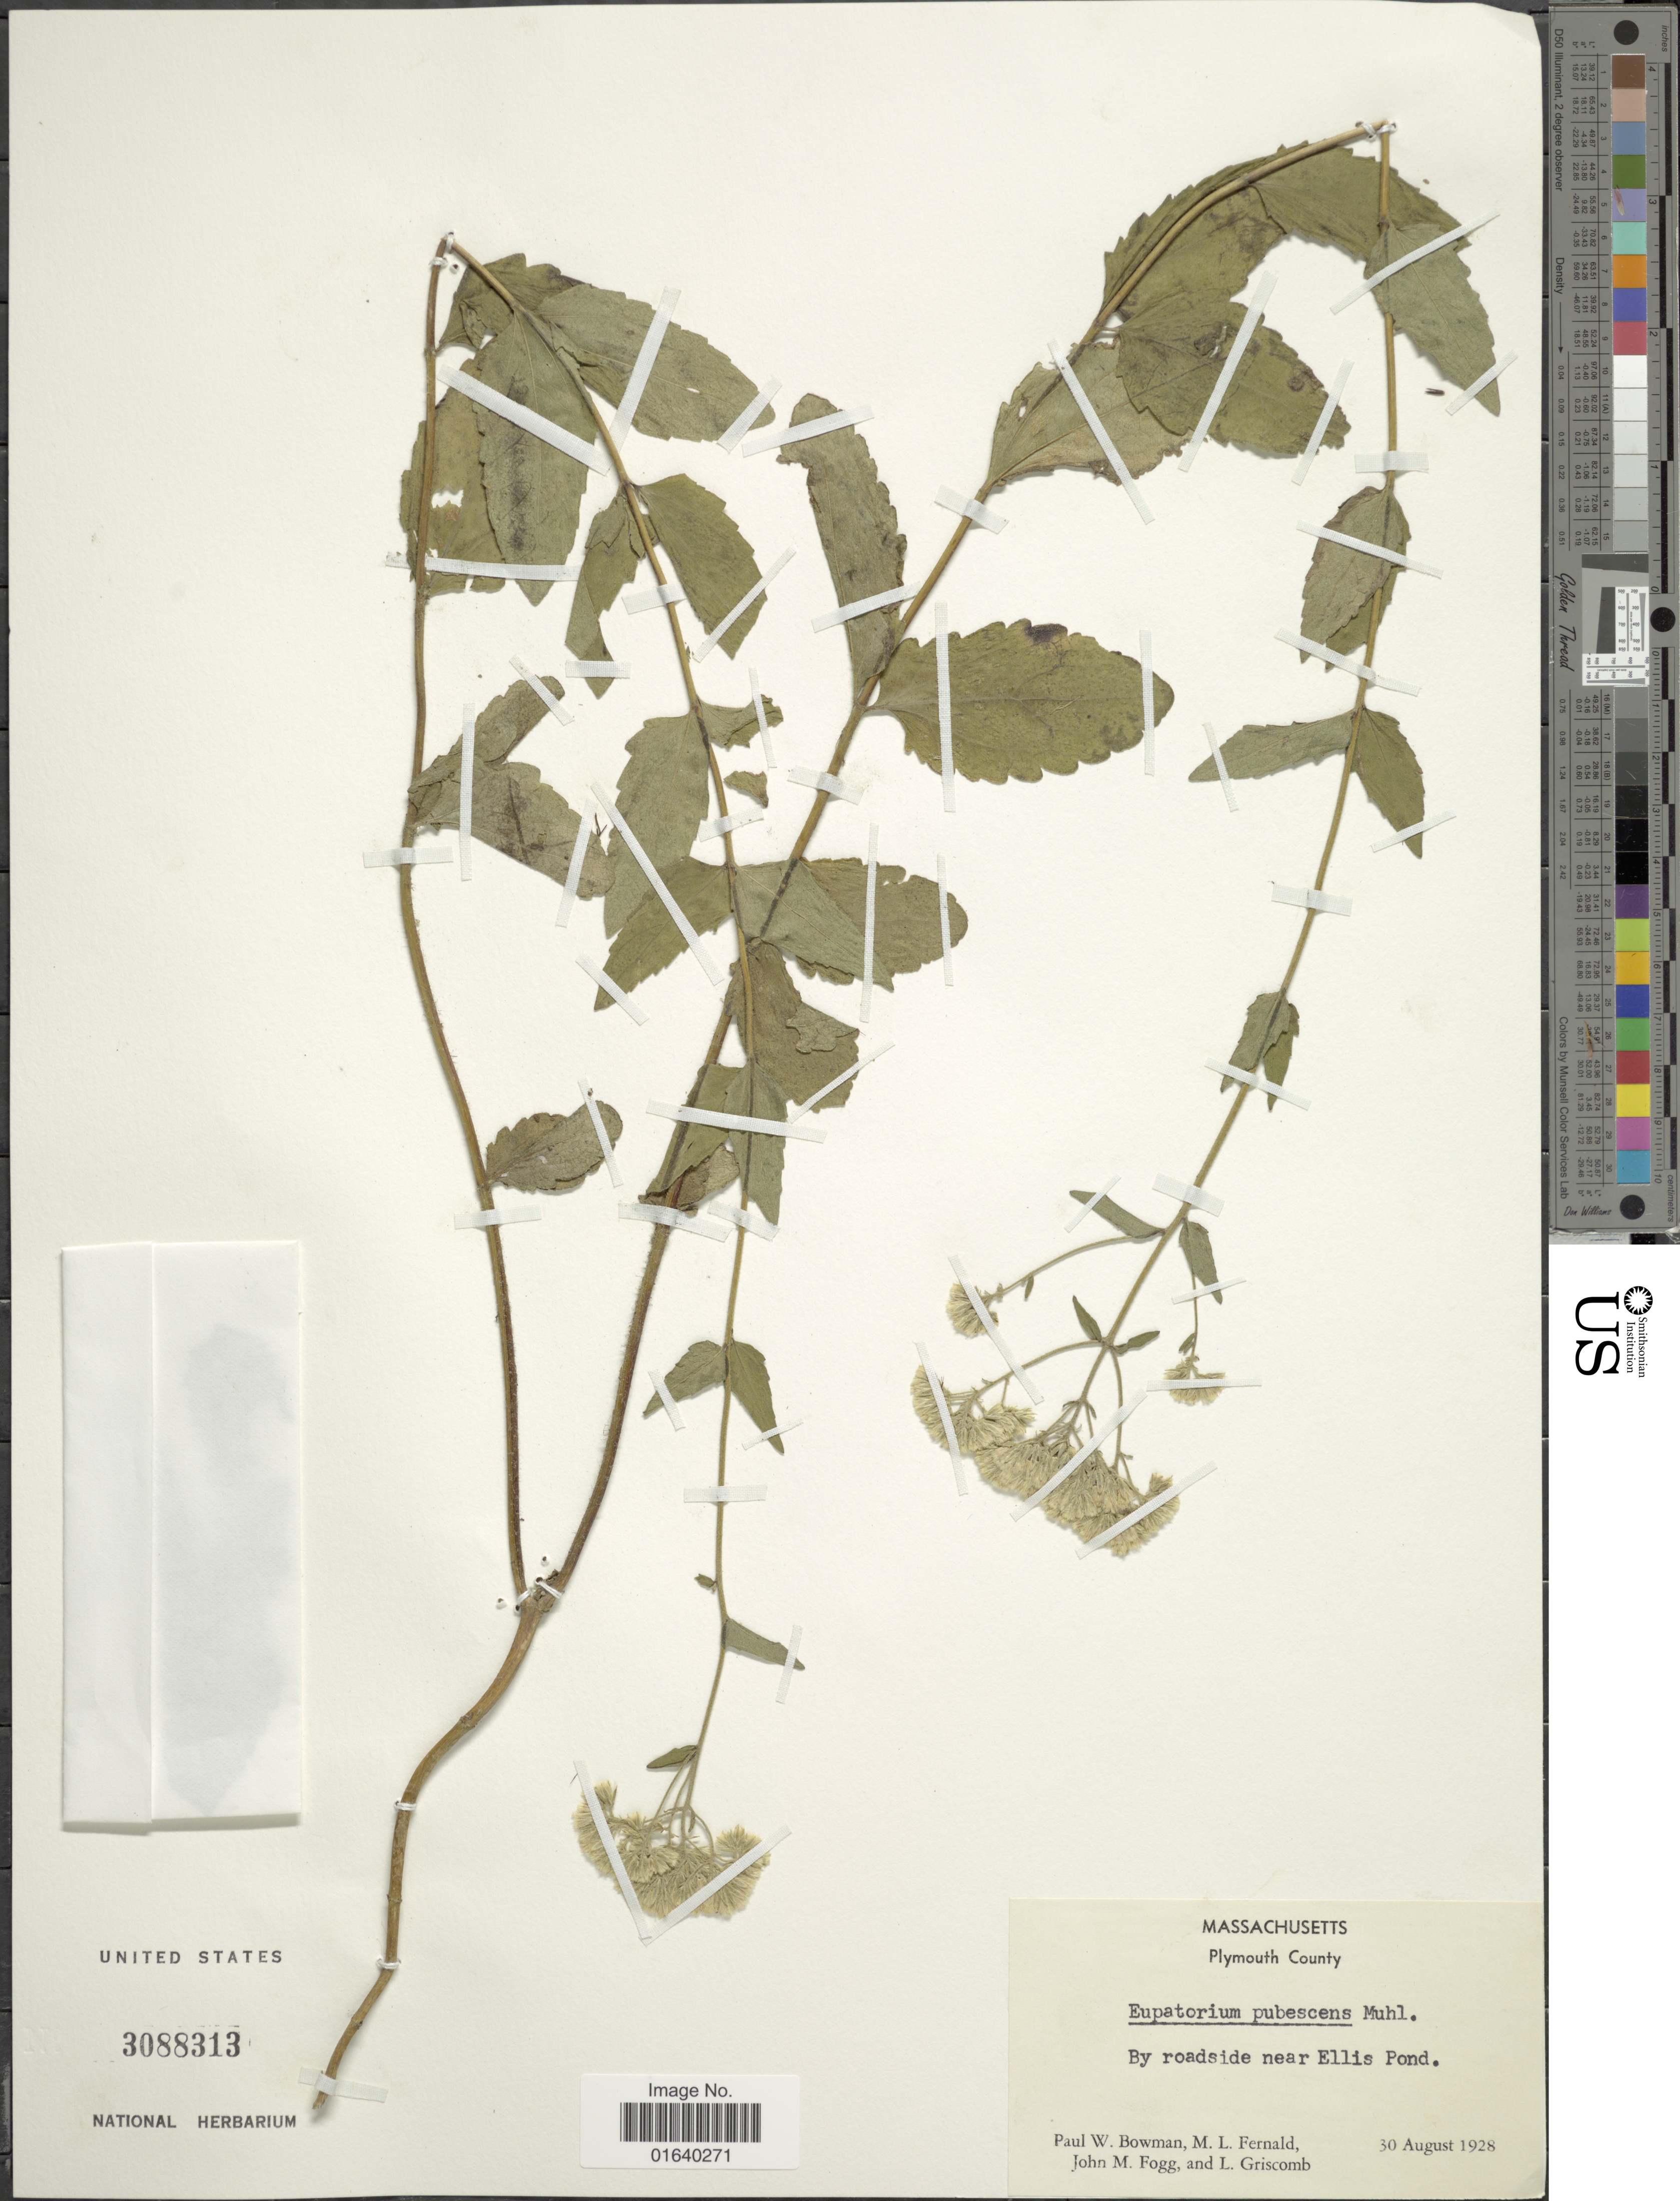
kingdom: Plantae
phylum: Tracheophyta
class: Magnoliopsida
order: Asterales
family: Asteraceae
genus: Eupatorium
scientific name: Eupatorium rotundifolium var. ovatum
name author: (Bigelow) J.D. Montgom. & Fairbrothers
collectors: P. Bowman, M. L. Fernald, J. Fogg & L. Griscomb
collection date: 1928-08-30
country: United States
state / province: Massachusetts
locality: Plymouth County, By roadside near Ellis Pond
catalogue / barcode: US 3088313